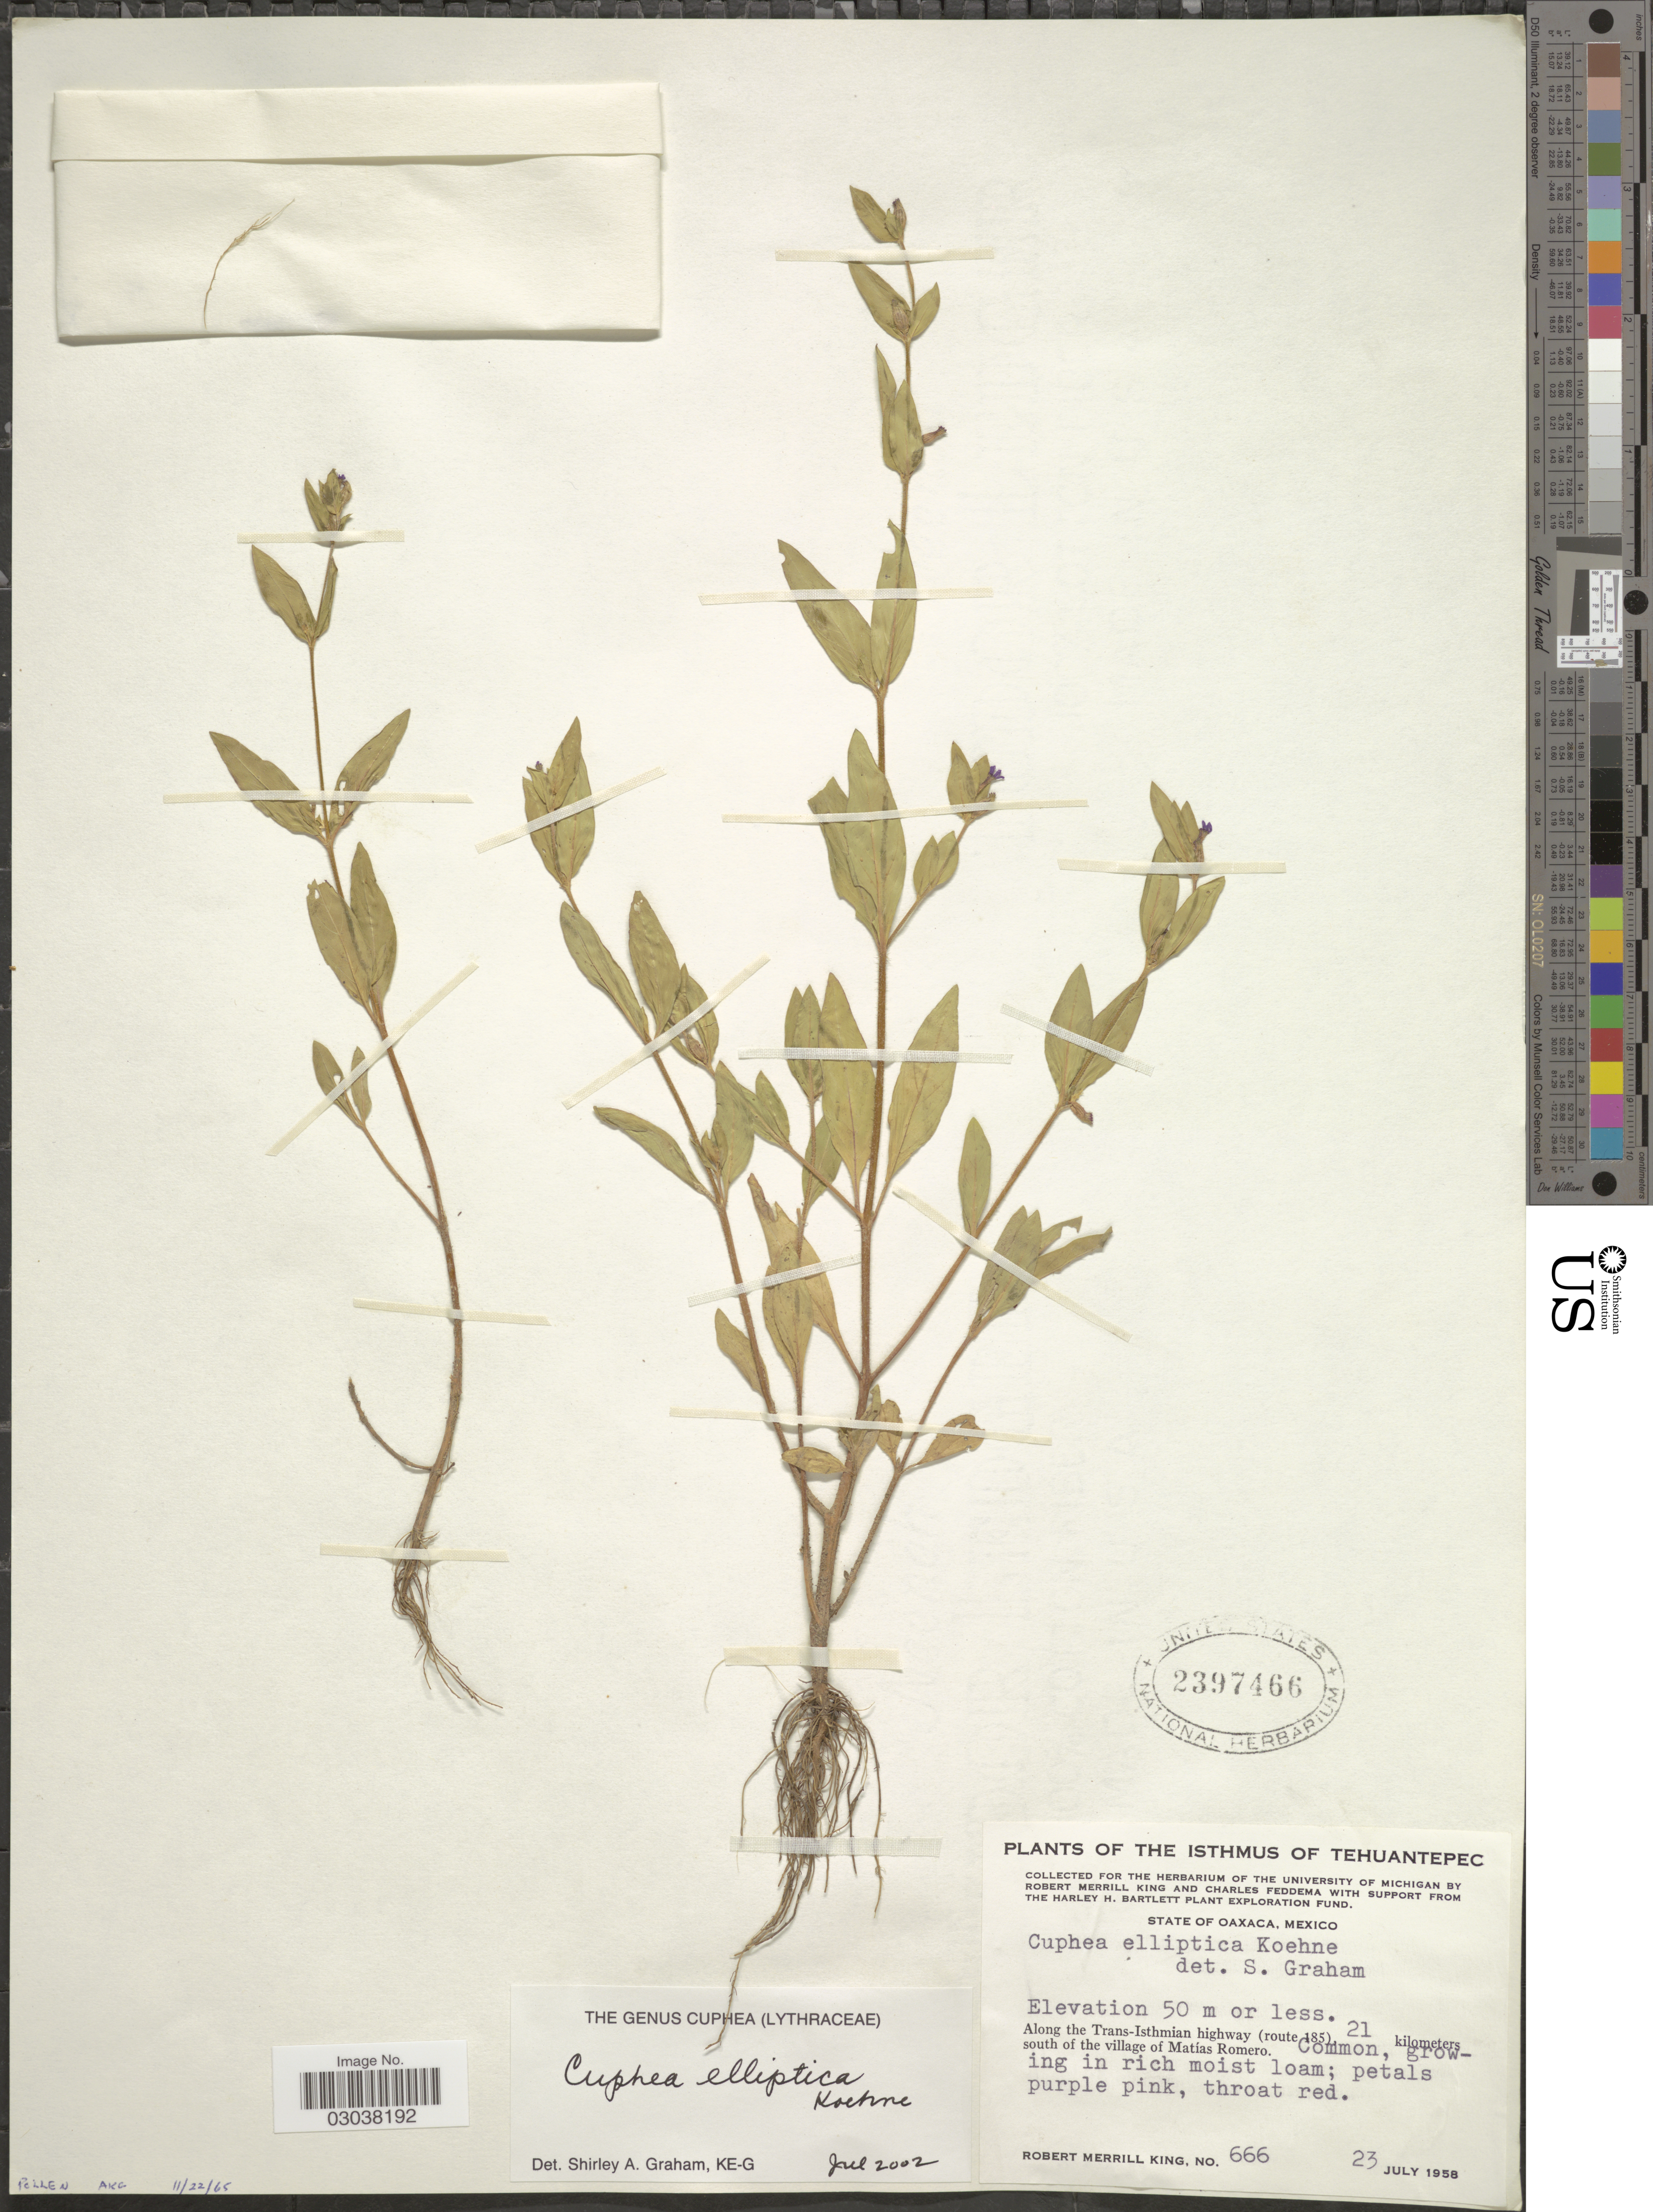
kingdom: Plantae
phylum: Tracheophyta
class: Magnoliopsida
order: Myrtales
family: Lythraceae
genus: Cuphea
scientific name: Cuphea elliptica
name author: Koehne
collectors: R. M. King & C. Feddema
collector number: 666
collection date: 1958-07-23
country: Mexico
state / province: Oaxaca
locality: The Isthmus of Tehuantepec. Along the Trans-Isthmian highway (route 185), 21 kilomters south of the village of Matías Romero.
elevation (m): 50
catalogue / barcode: US 2397466